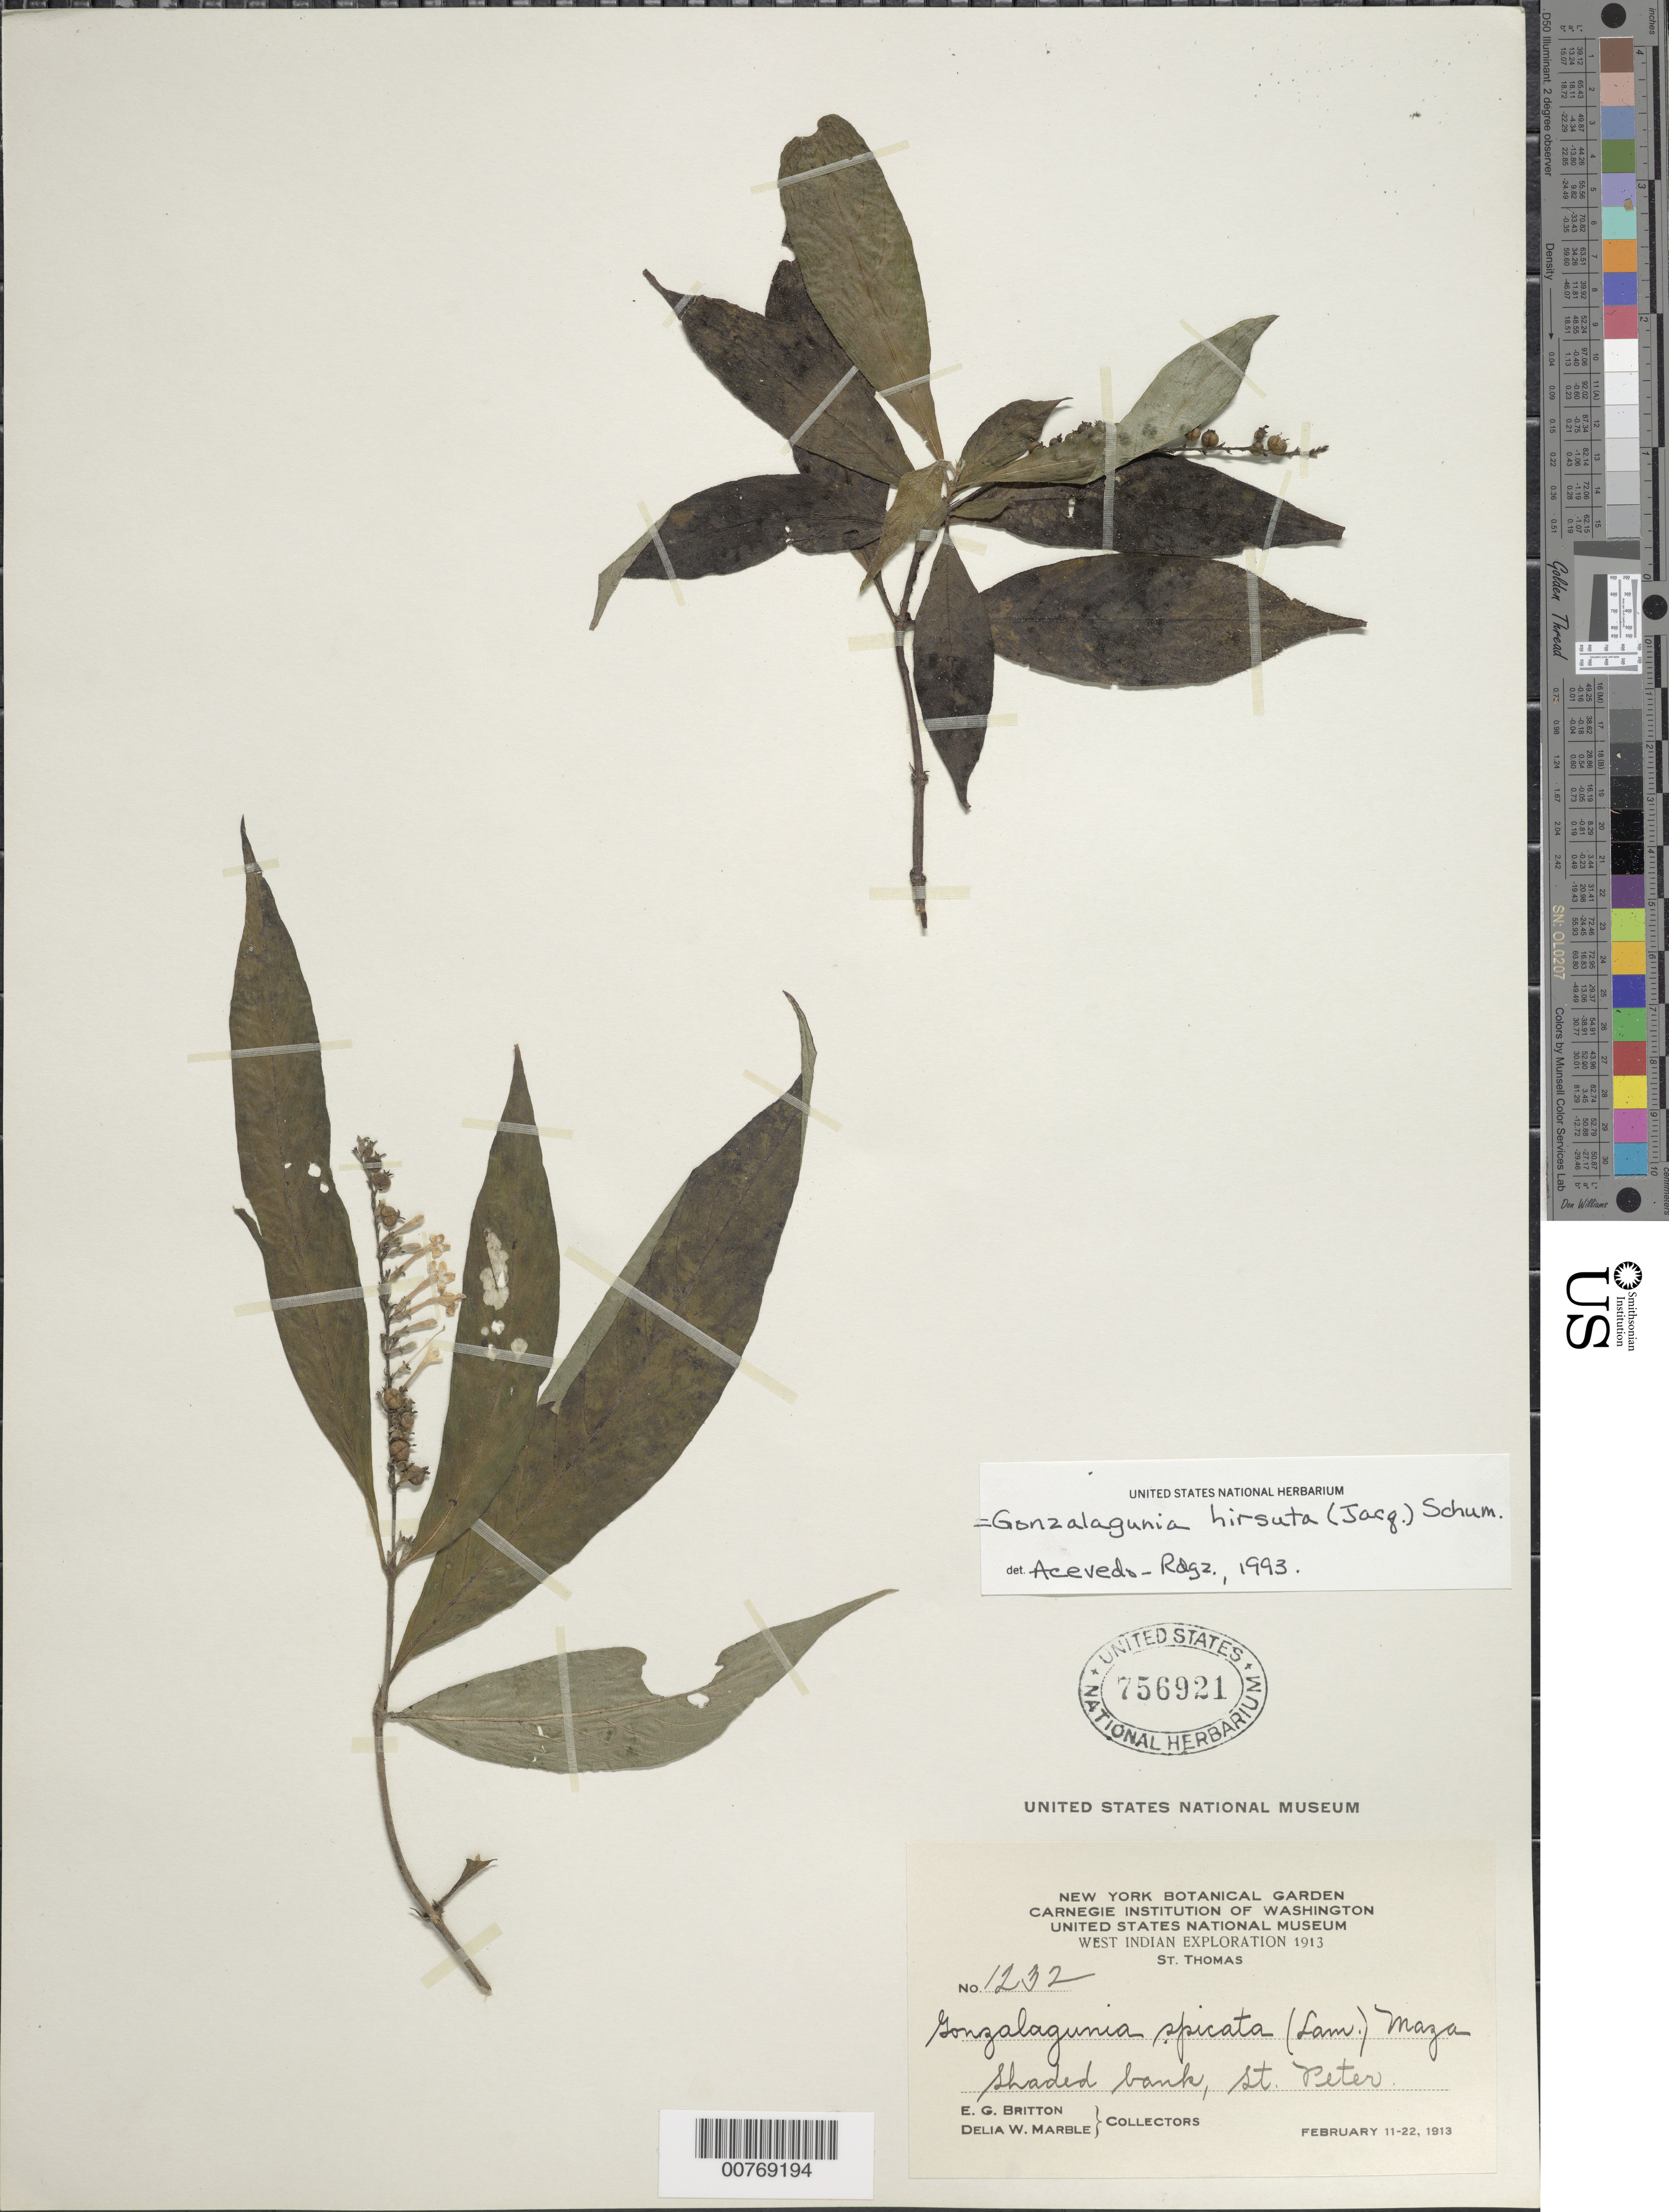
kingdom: Plantae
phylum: Tracheophyta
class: Magnoliopsida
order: Gentianales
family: Rubiaceae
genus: Gonzalagunia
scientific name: Gonzalagunia hirsuta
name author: (Jacq.) K. Schum.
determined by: Acevedo-Rodríguez, P., (BOT), Smithsonian Institution - National Museum of Natural History (UNITED STATES)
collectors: E. G. Britton & D. W. Marble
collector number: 1232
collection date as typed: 11 Feb 1913 to 22 Feb 1913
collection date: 1913-02-11/1913-02-22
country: U.S. Virgin Islands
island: St. Thomas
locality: St. Thomas; St. Peter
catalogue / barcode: US 756921